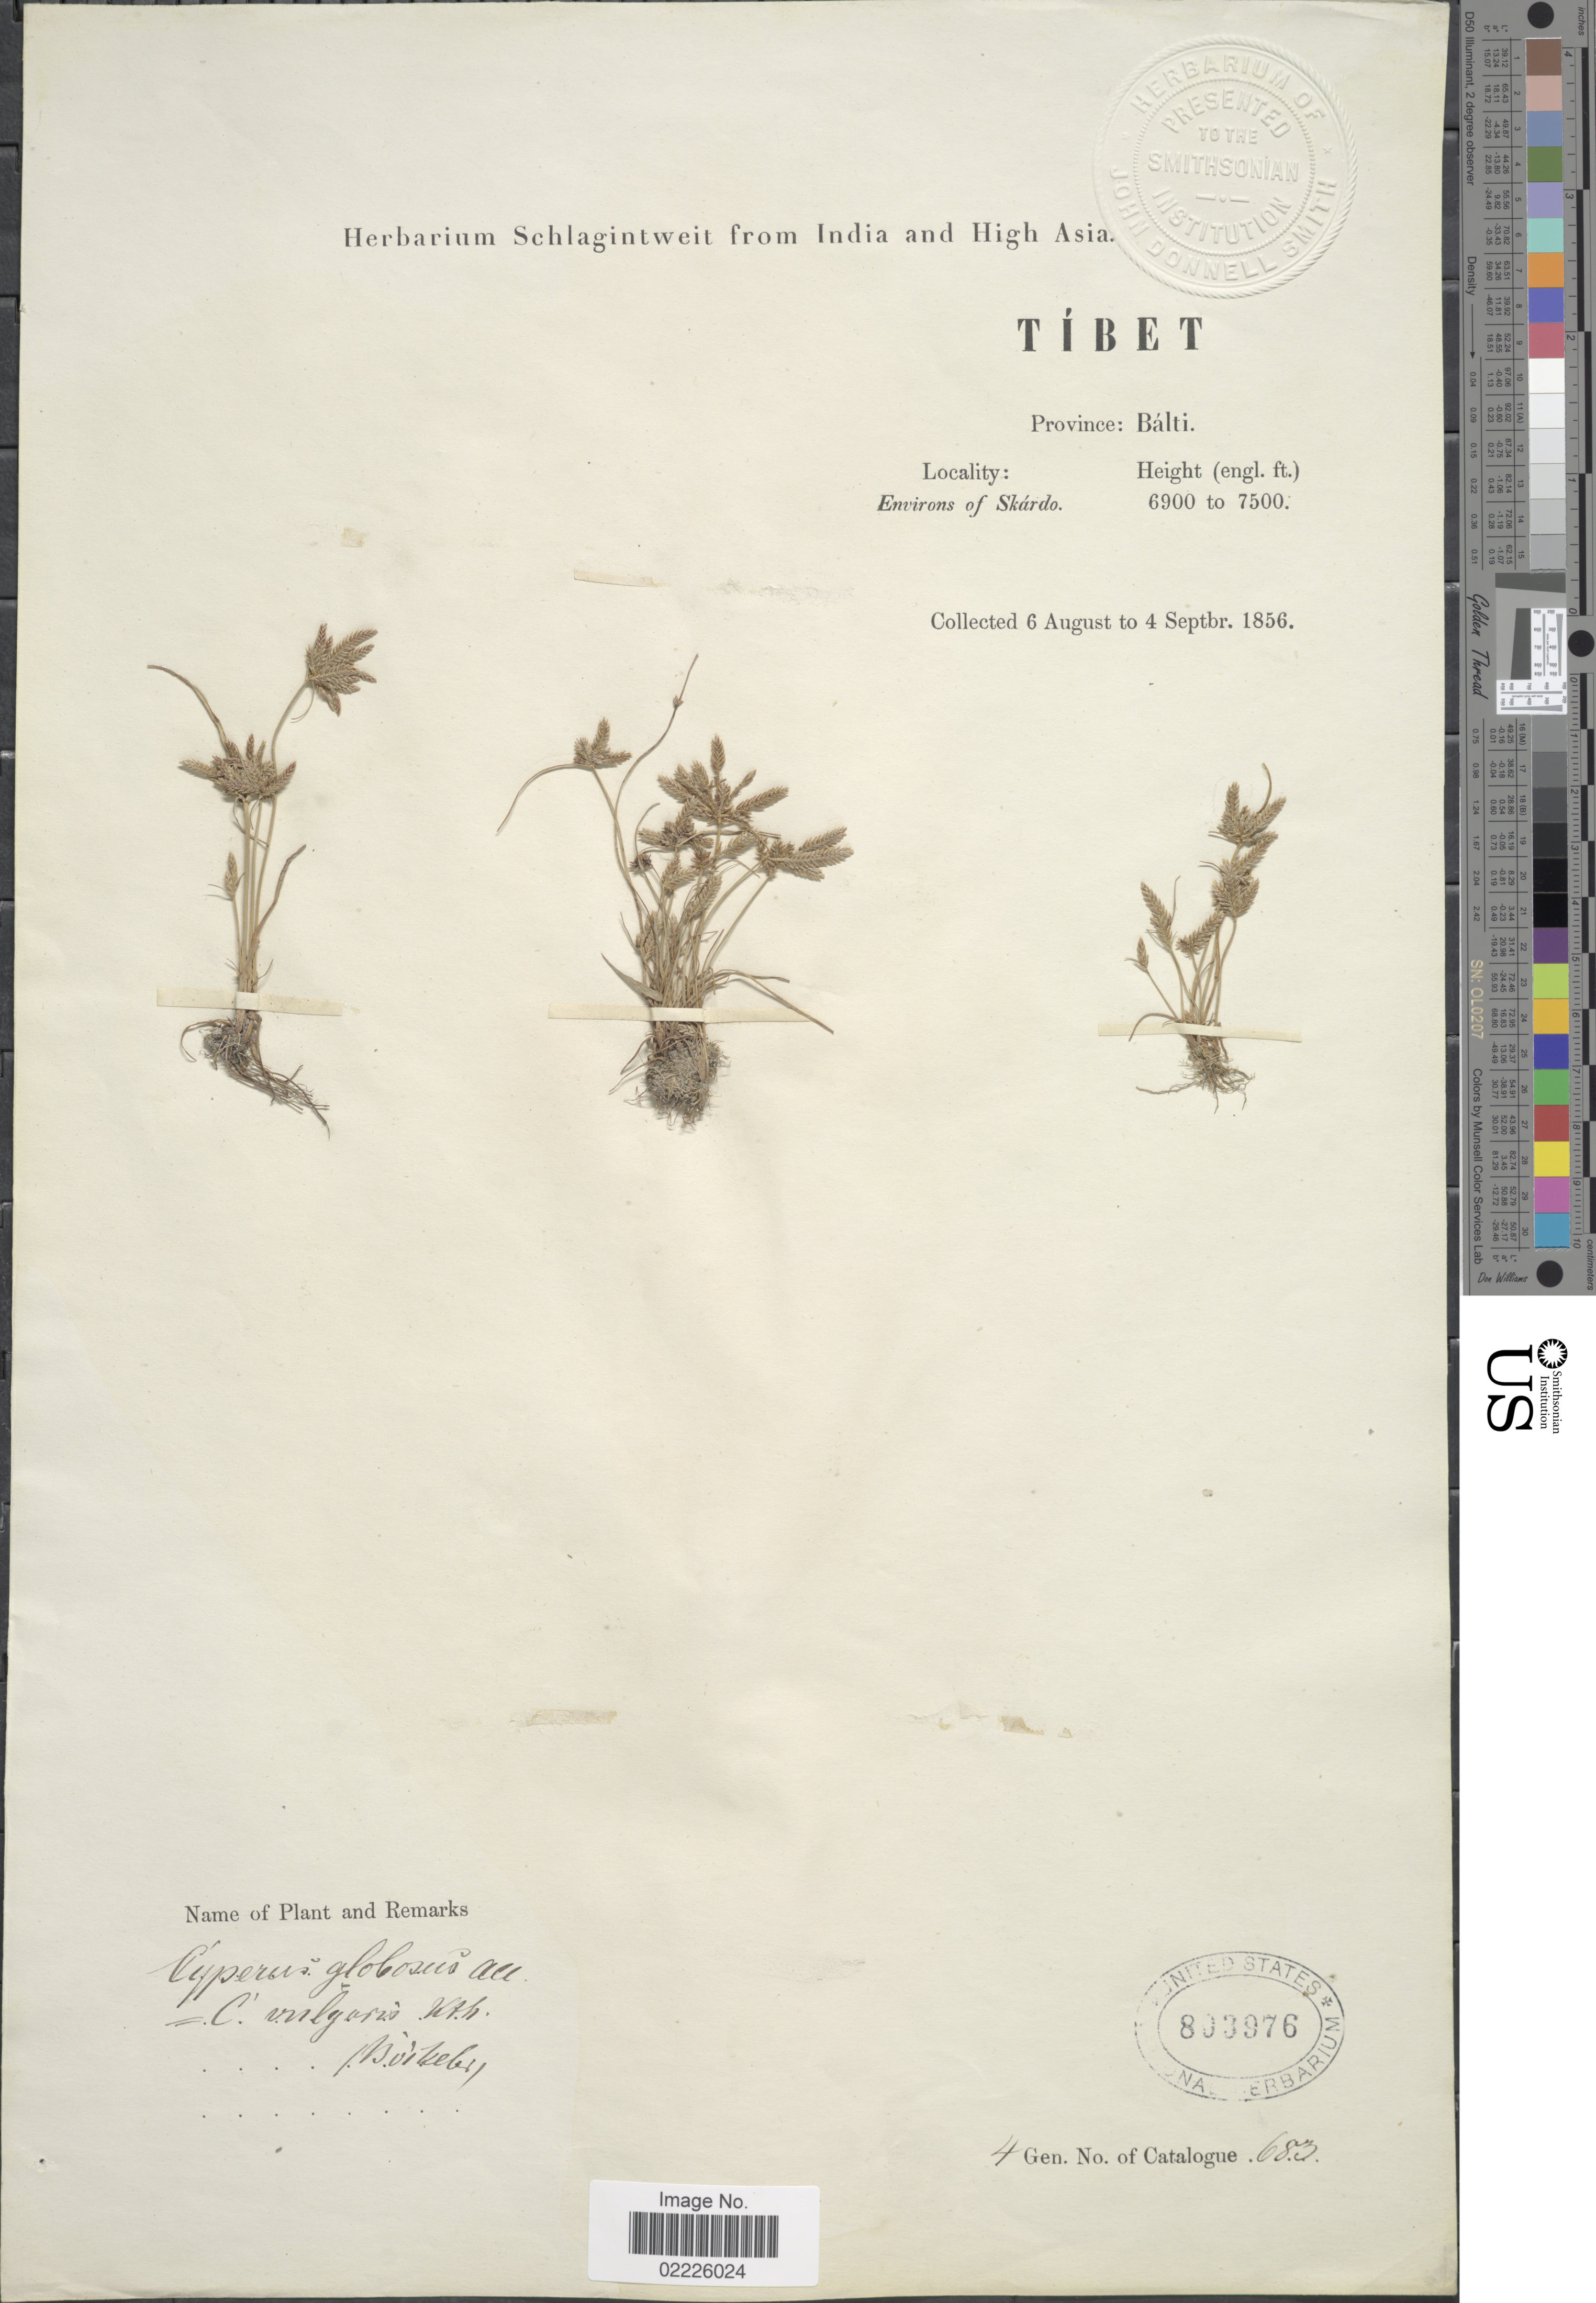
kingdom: Plantae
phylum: Tracheophyta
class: Liliopsida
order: Poales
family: Cyperaceae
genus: Cyperus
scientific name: Cyperus flavidus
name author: Retz.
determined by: Strong, Mark T., (BOT), Smithsonian Institution - National Museum of Natural History (UNITED STATES)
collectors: ex herb. Schlagintweit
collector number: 683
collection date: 1856-08-06/1856-09-04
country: China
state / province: Xizang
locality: Tibet, Province: Balti, Environs of Skardo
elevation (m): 2103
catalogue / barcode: US 803976